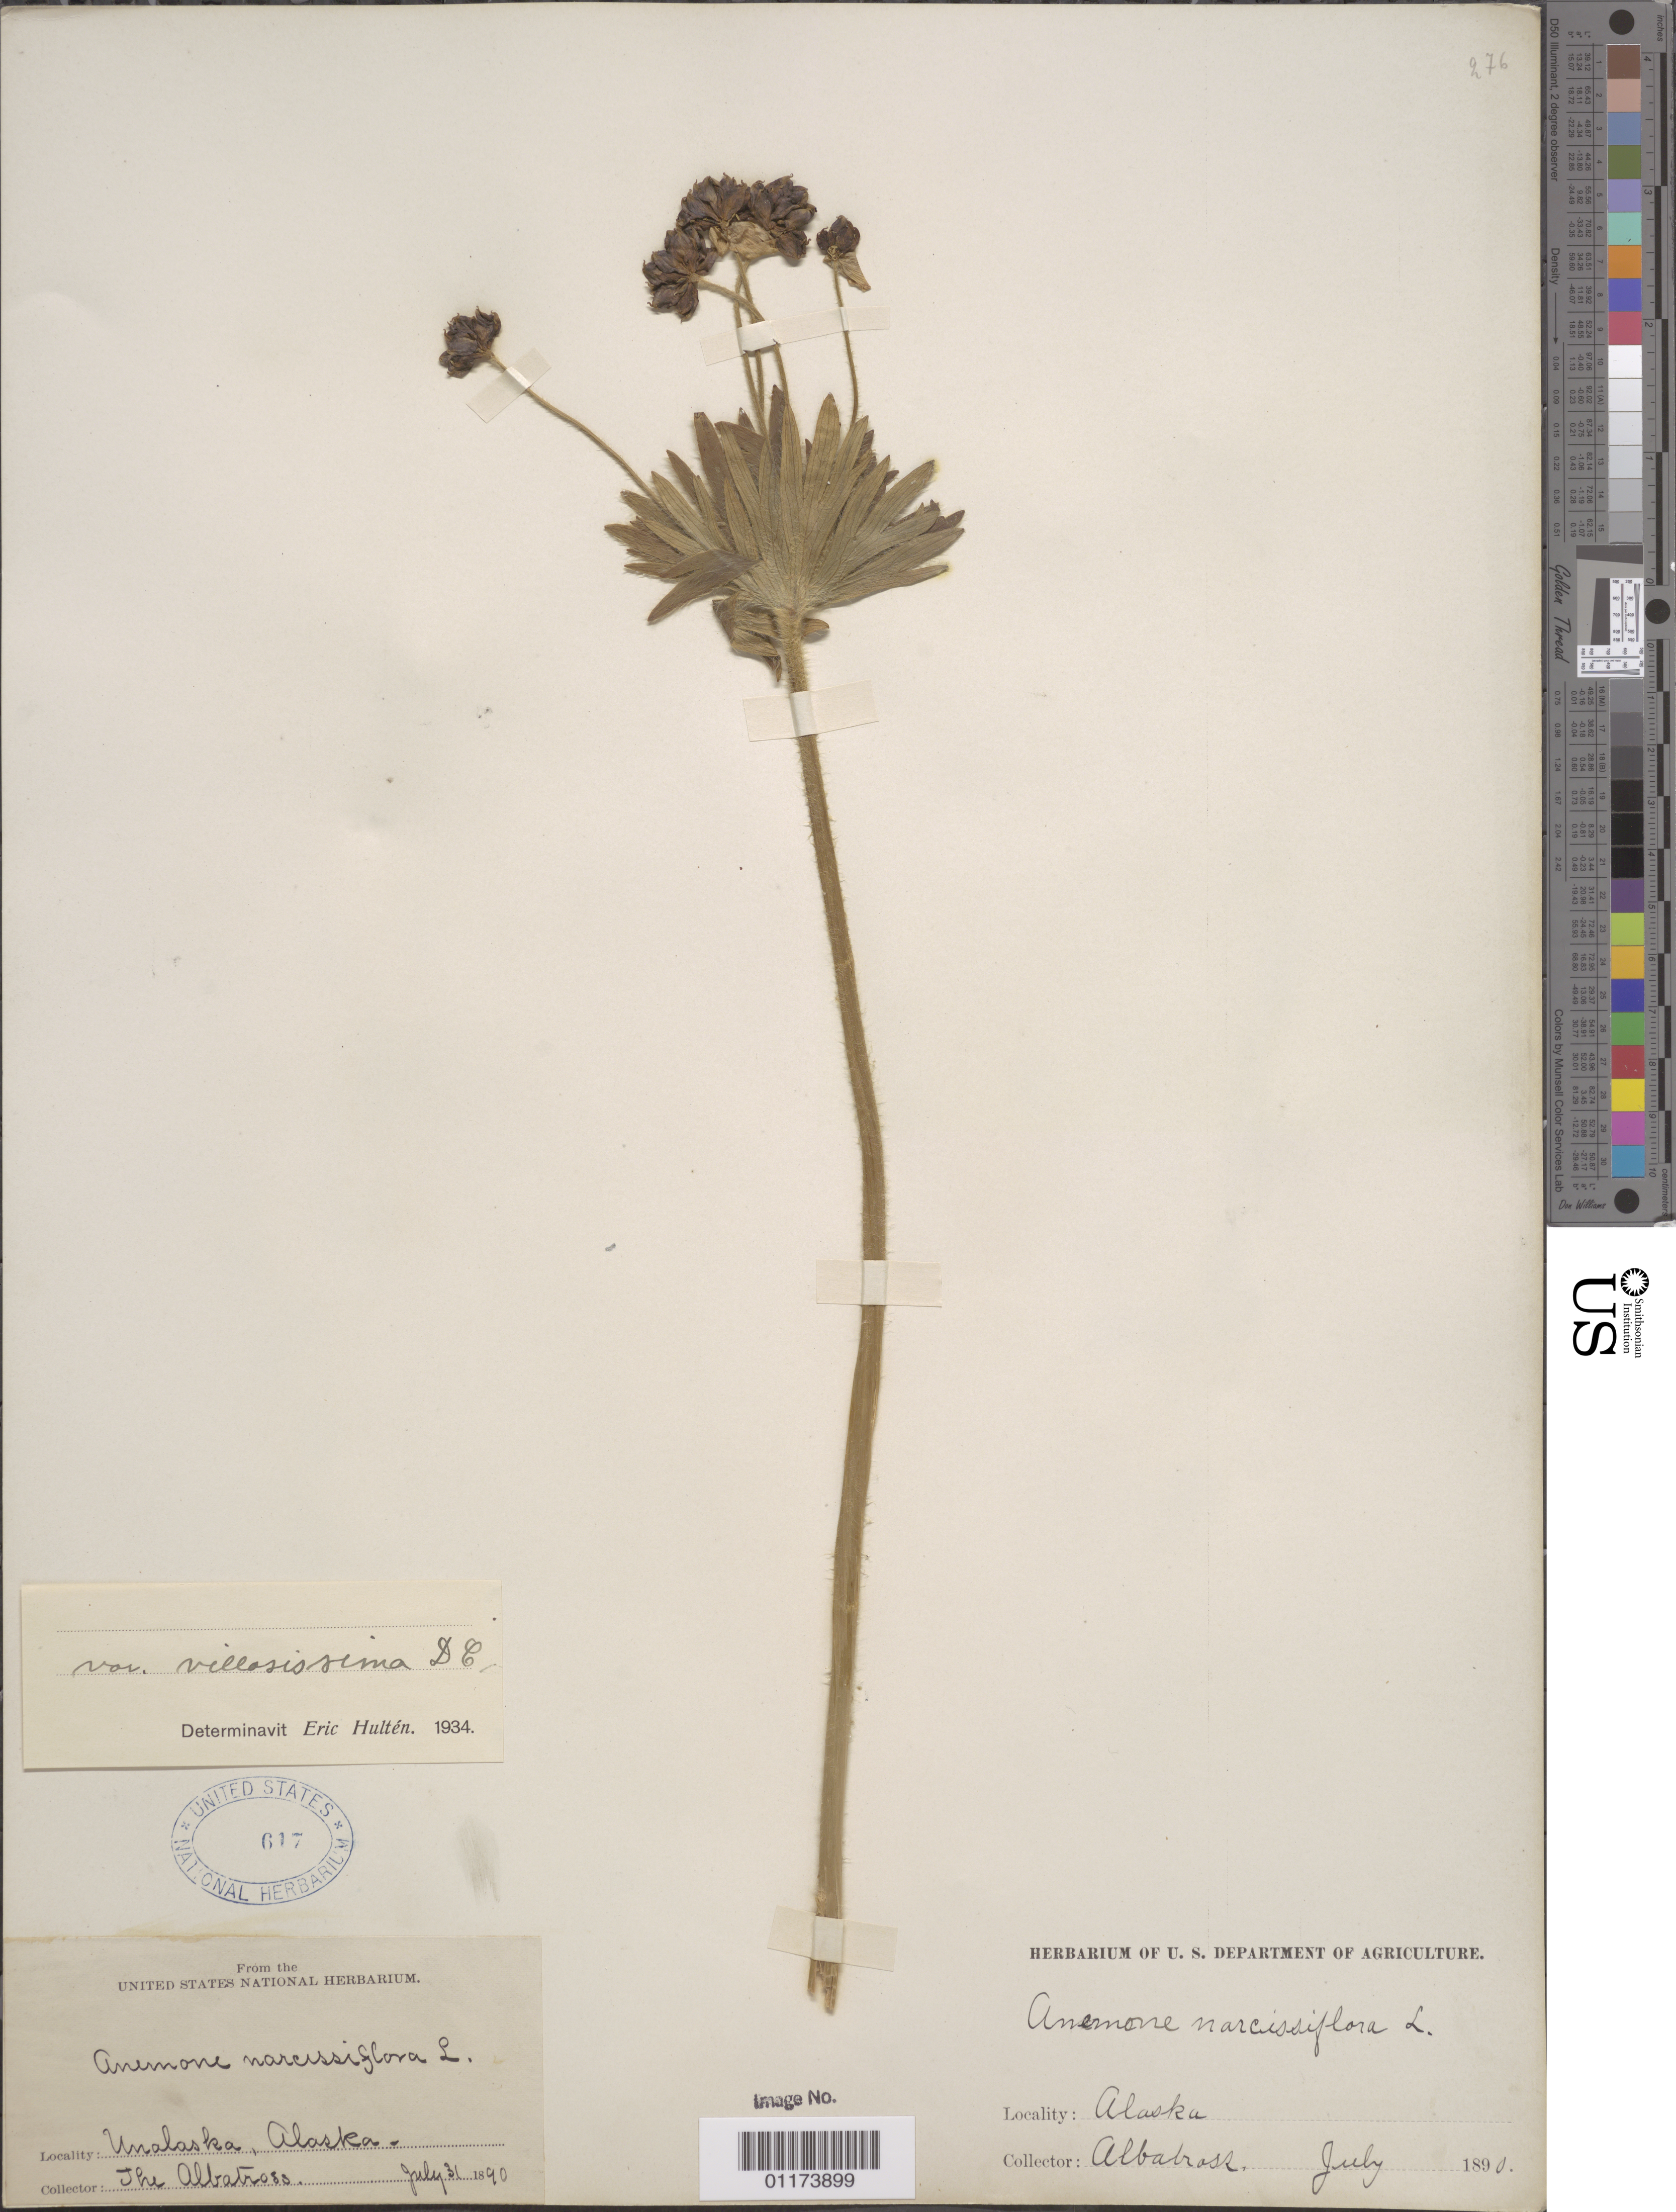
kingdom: Plantae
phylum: Tracheophyta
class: Magnoliopsida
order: Ranunculales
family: Ranunculaceae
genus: Anemone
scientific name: Anemone narcissiflora var. villosissima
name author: DC.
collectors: "The Albatross"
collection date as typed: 31 Jul 1888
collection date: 1888-07-31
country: United States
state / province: Alaska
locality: Unalaska.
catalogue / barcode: US 617